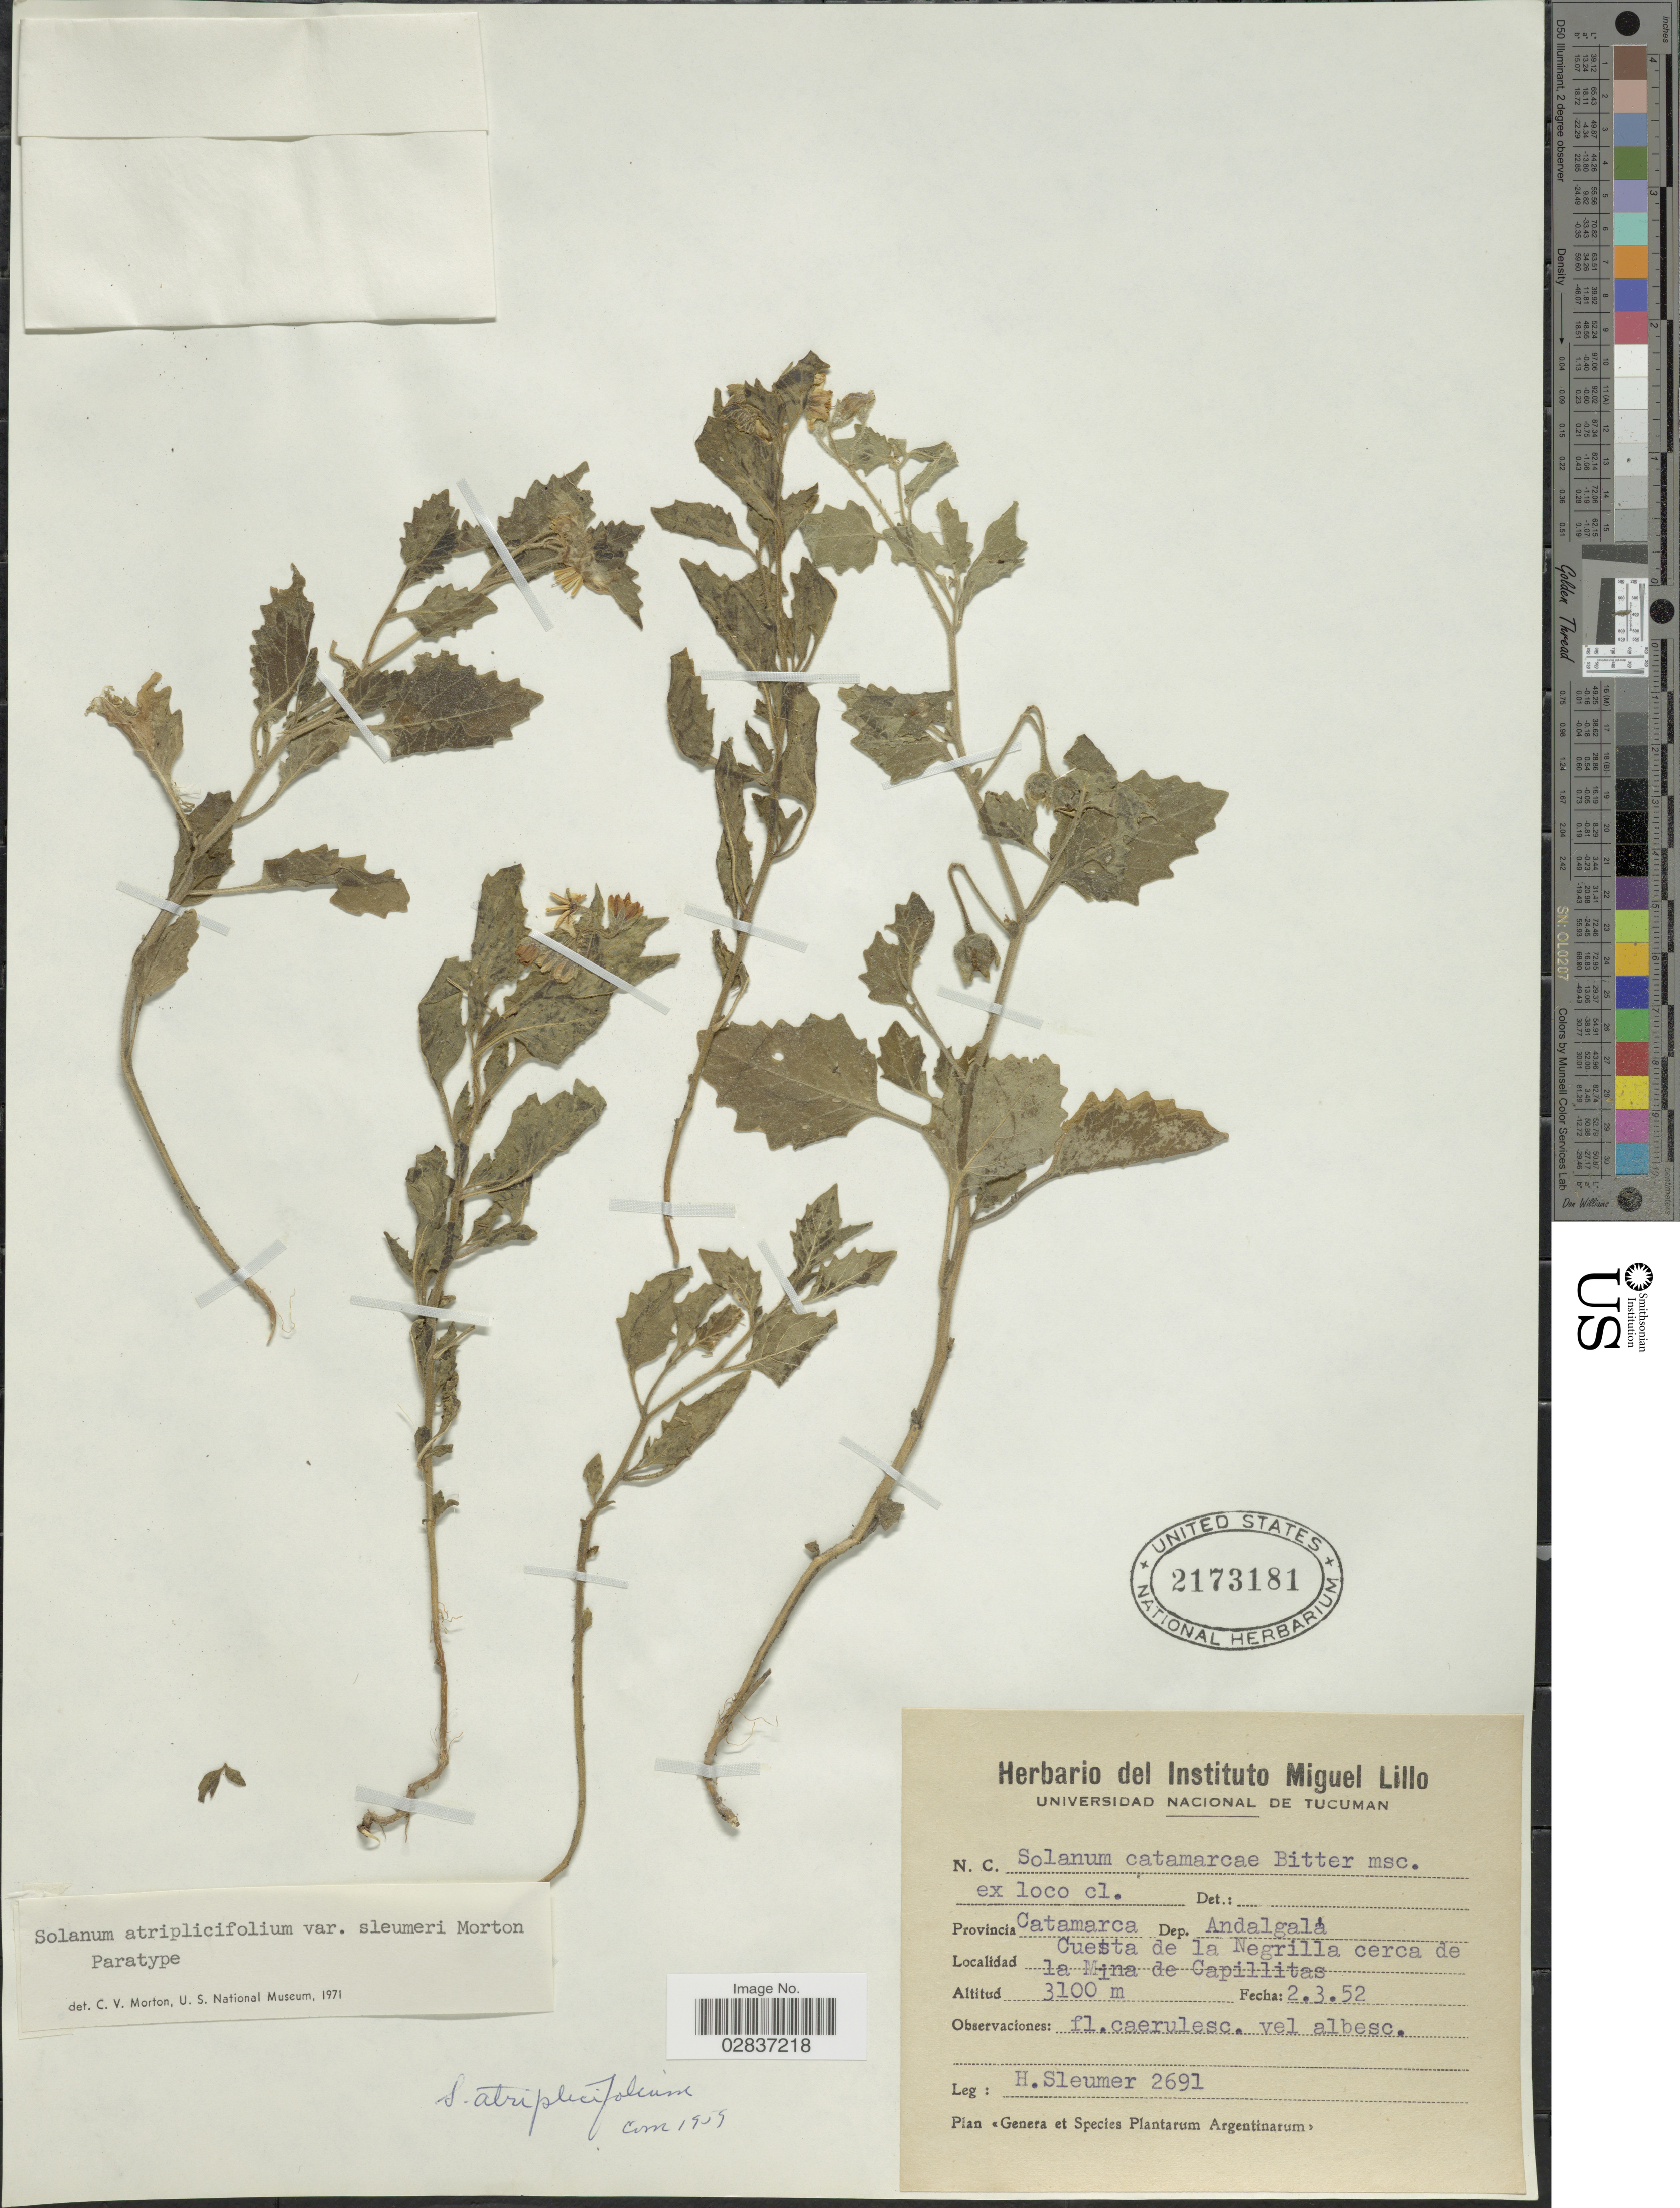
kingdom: Plantae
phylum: Tracheophyta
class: Magnoliopsida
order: Solanales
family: Solanaceae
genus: Solanum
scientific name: Solanum atriplicifolium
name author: Gillies ex Nees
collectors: H. O. Sleumer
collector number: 2691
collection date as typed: Transcribed d/m/y: 2/3/52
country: Argentina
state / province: Catamarca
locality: Provincia Catamarca, Dep. Andalgalá, Cuesta de la Negrilla cerca de la Mina de Capillitas.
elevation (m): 3100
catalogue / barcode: US 2173181